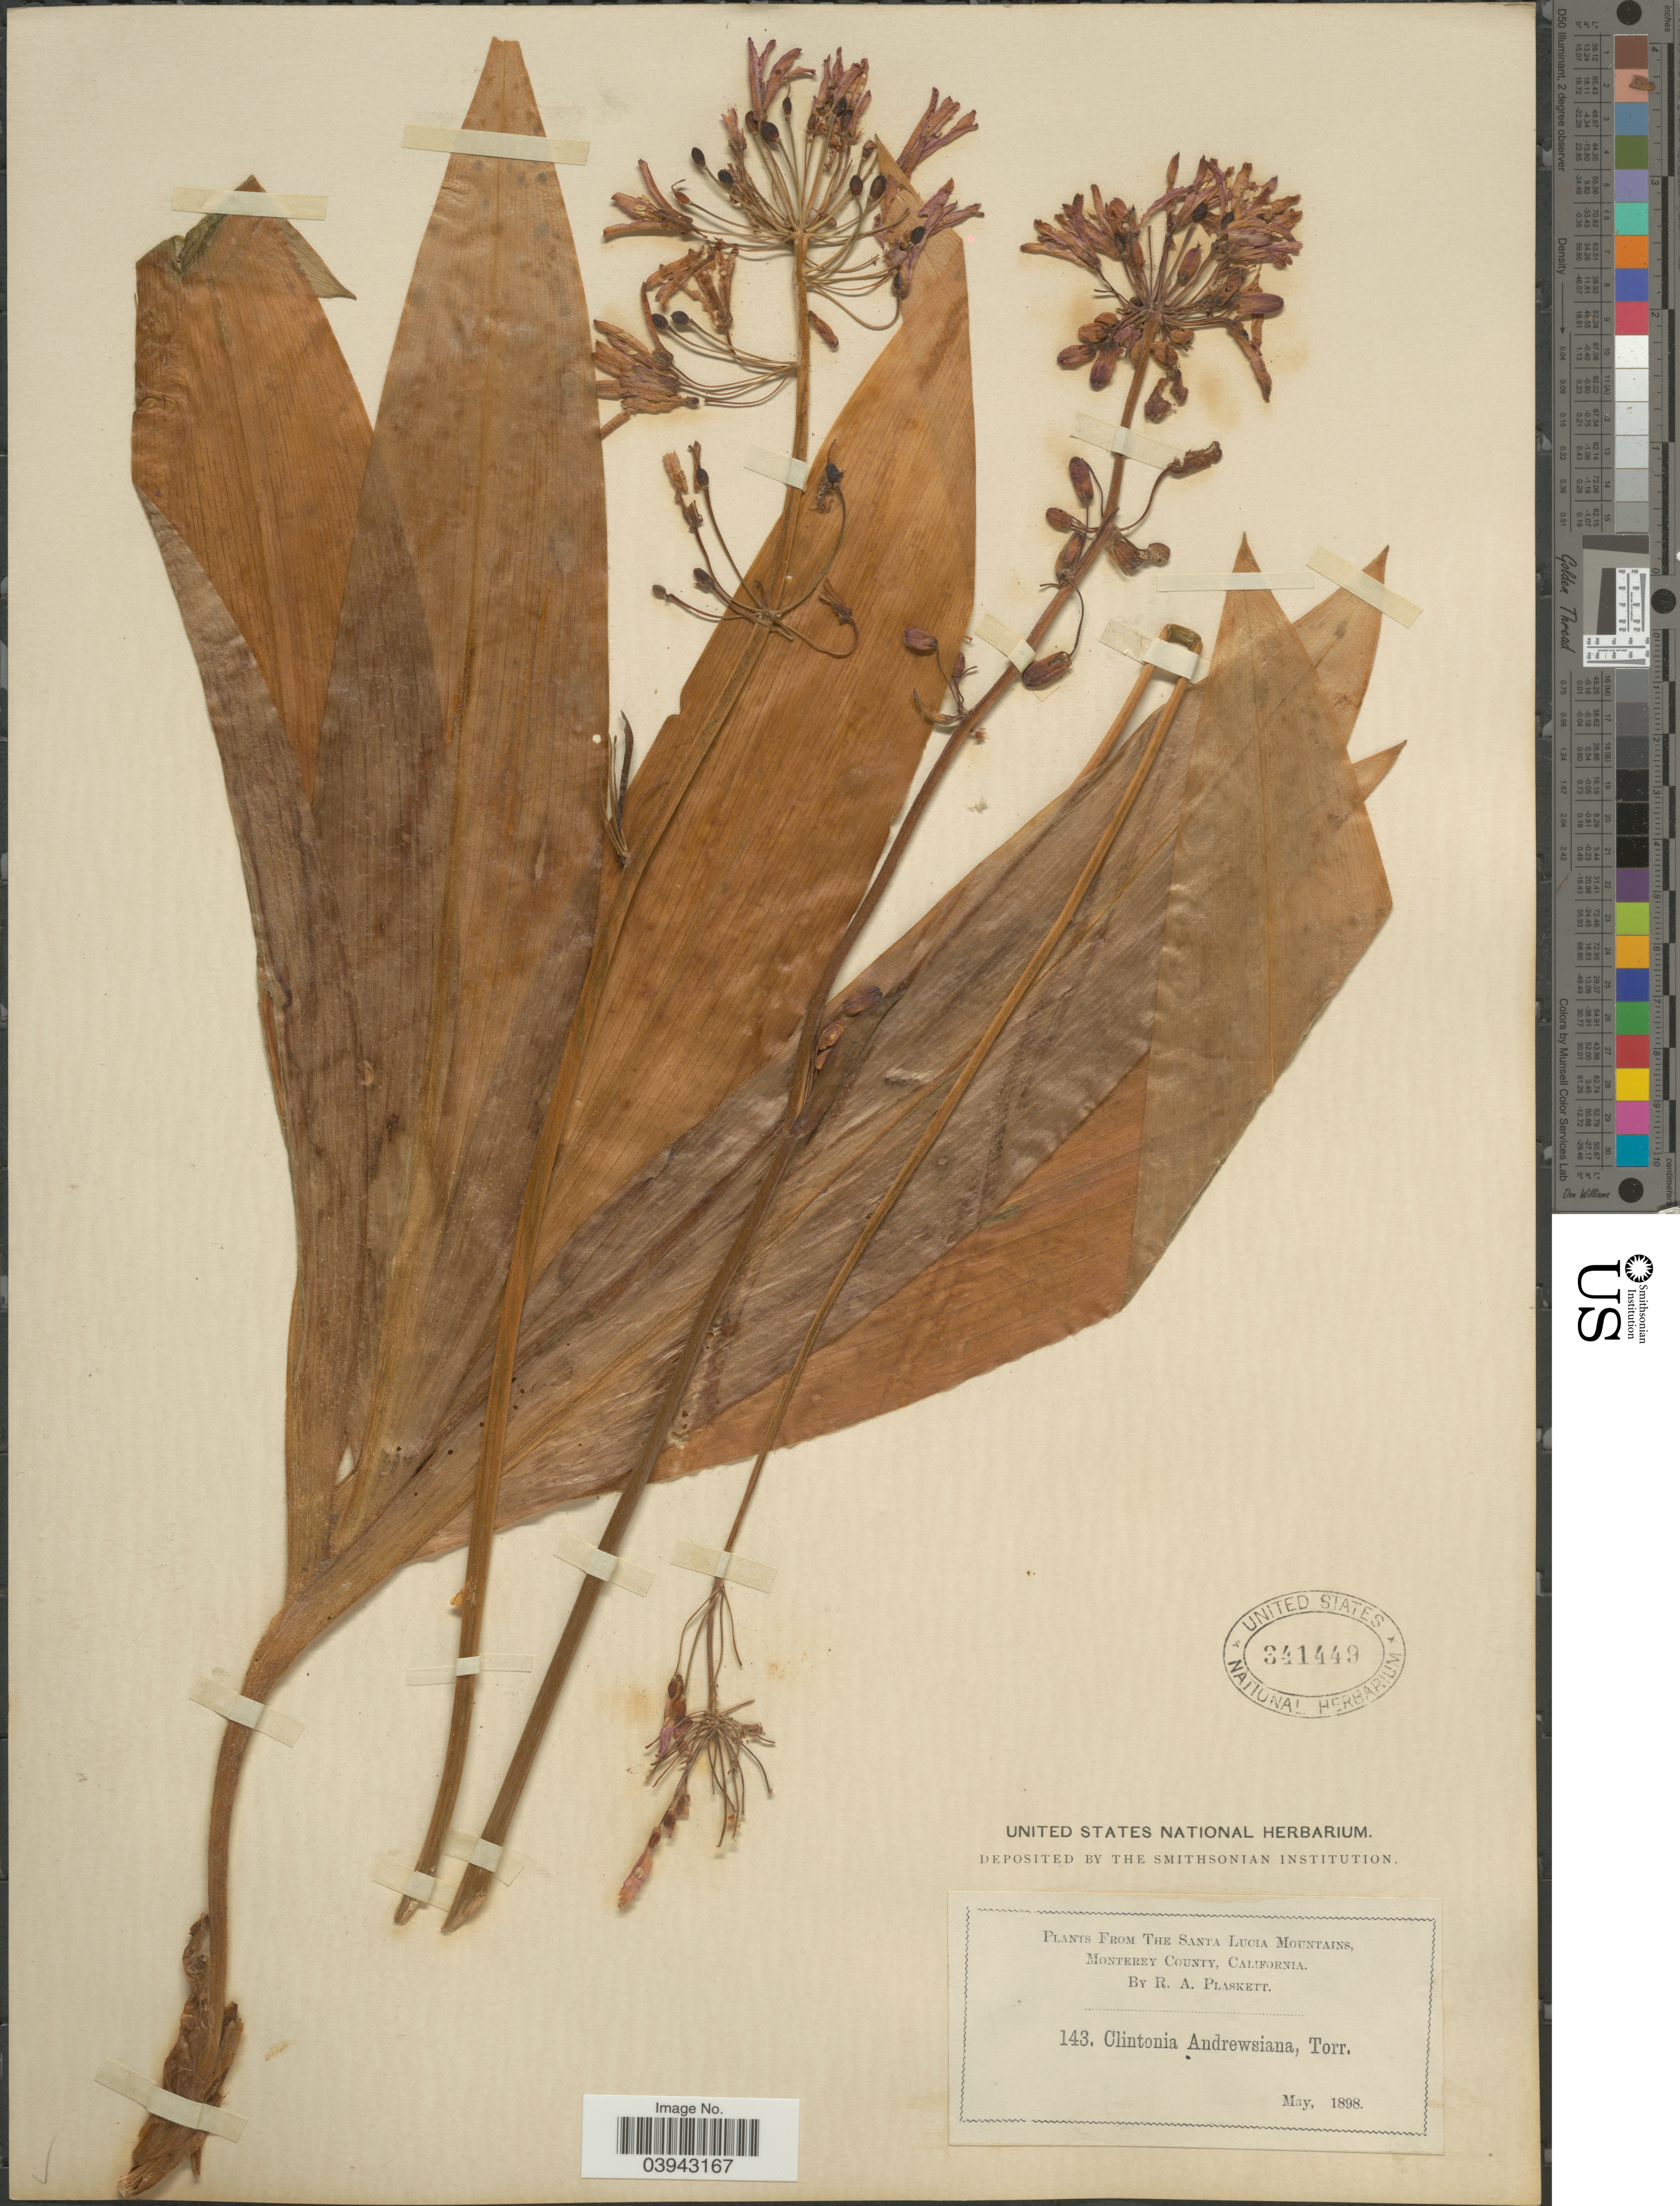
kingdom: Plantae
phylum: Tracheophyta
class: Liliopsida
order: Liliales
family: Liliaceae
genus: Clintonia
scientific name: Clintonia andrewsiana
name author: Torr.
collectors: R. Plaskett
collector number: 413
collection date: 1898-05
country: United States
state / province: California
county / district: Monterey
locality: From The Santa Lucia Mountains, Monterey County.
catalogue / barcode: US 341449